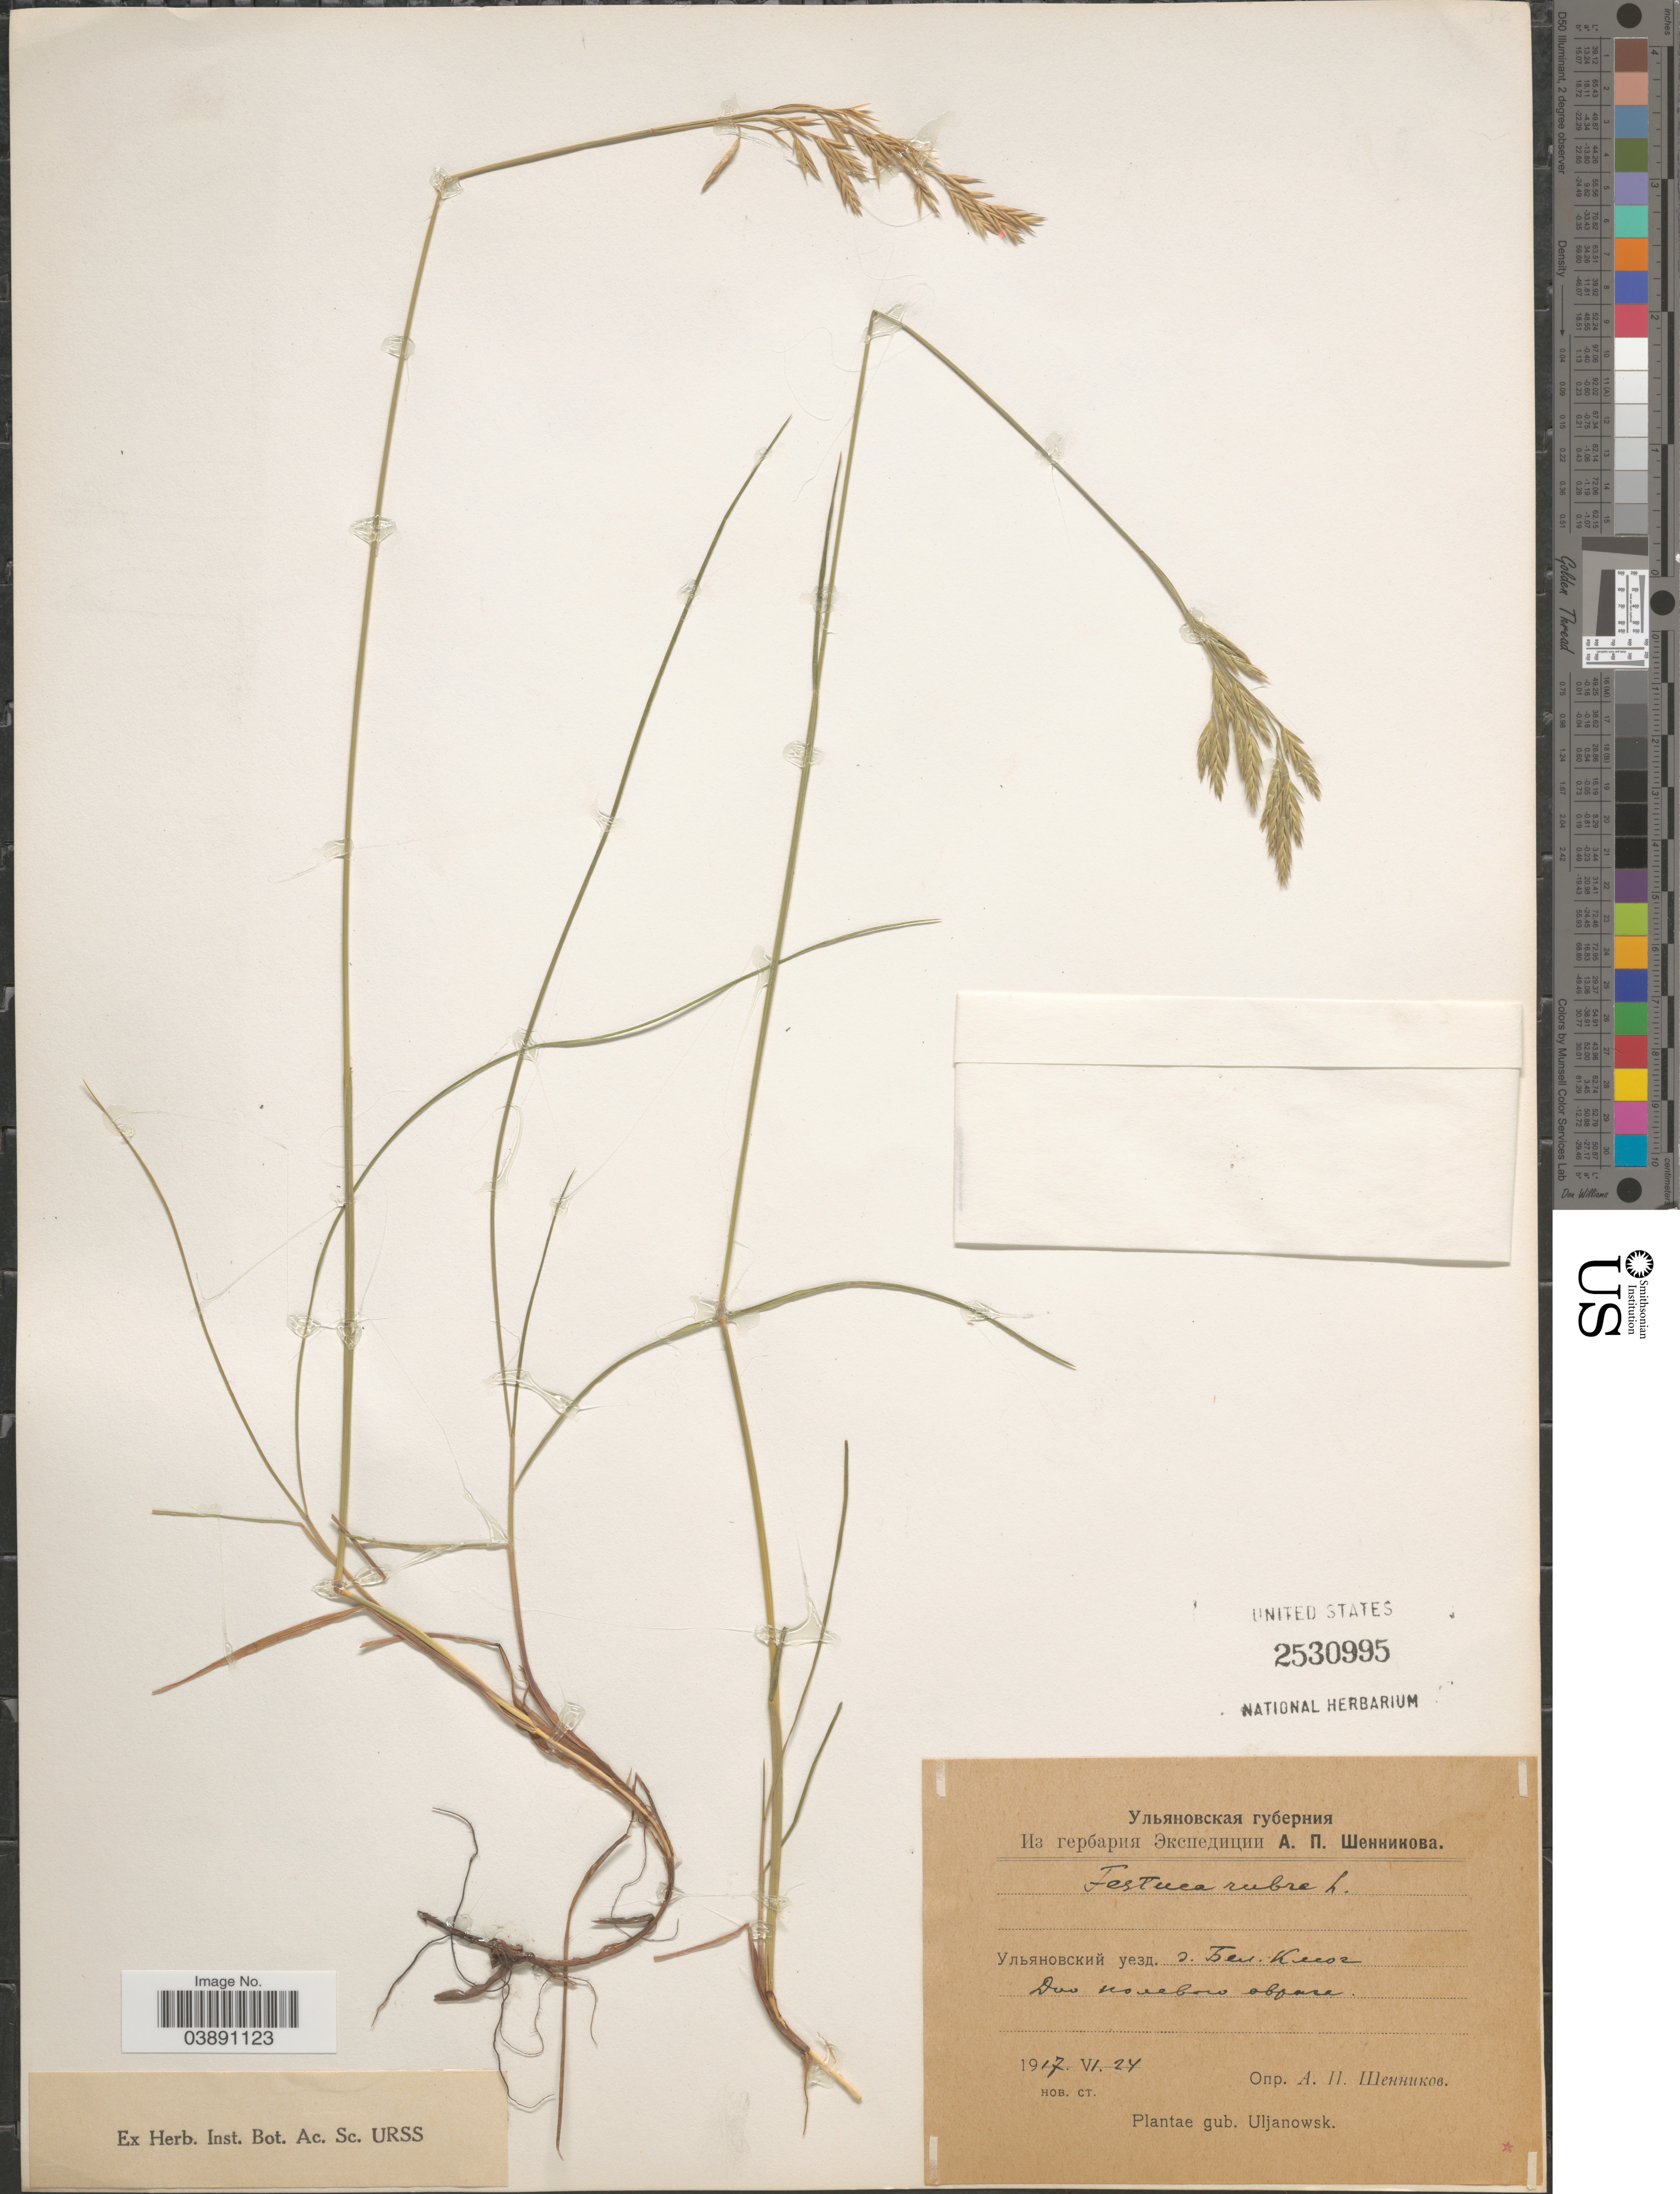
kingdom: Plantae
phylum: Tracheophyta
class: Liliopsida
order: Poales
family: Poaceae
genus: Festuca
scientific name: Festuca rubra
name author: L.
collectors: A. Shennikov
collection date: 1917-06-24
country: Russian Federation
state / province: Ulyanovsk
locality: Belyy Klyuch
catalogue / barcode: US 2530995